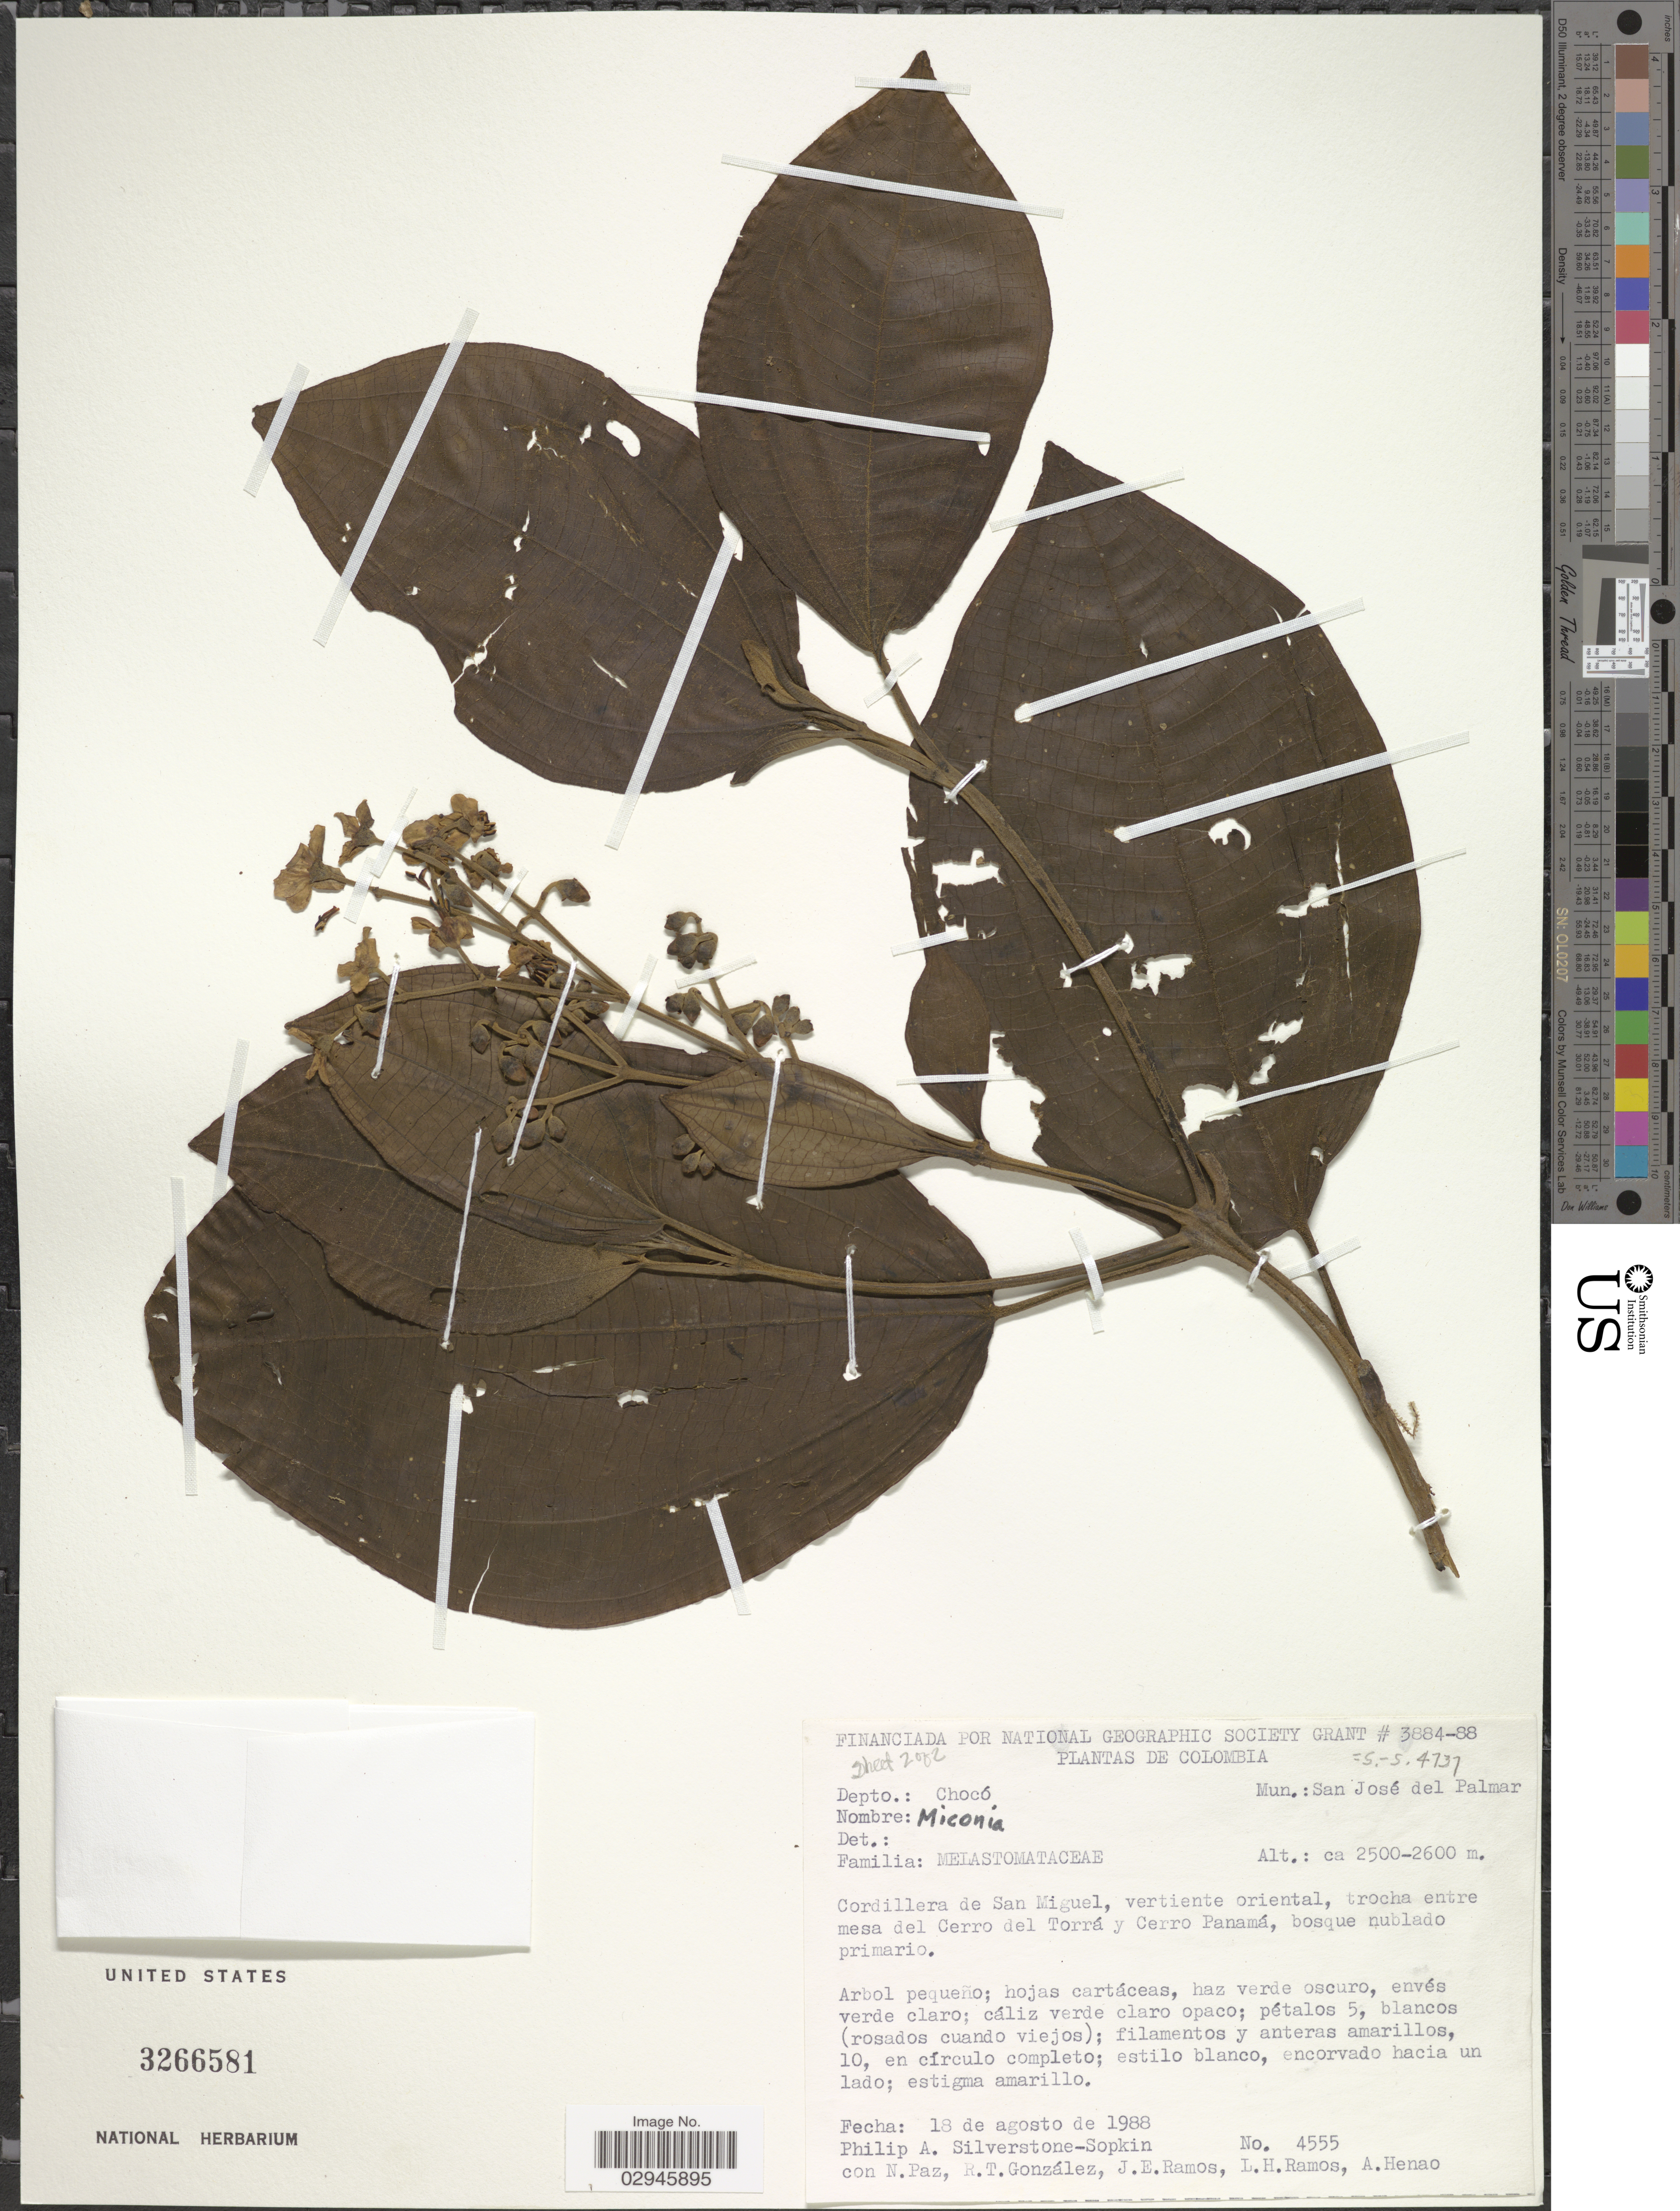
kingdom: Plantae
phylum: Tracheophyta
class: Magnoliopsida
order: Myrtales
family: Melastomataceae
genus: Miconia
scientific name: Miconia sp.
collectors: P. A. Silverstone-Sopkin, N. Paz, R. Gonzalez, J. E. Ramos & et al.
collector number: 4555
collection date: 1988-08-18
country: Colombia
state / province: Chocó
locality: Depto.: Chocó, Mun. San José del Palmar. Cordillera de San Miguel, vertiente oriental, trocha entre mesa del Cerro del Torrá y Cerro Panamá.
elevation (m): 2500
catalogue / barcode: US 3266581